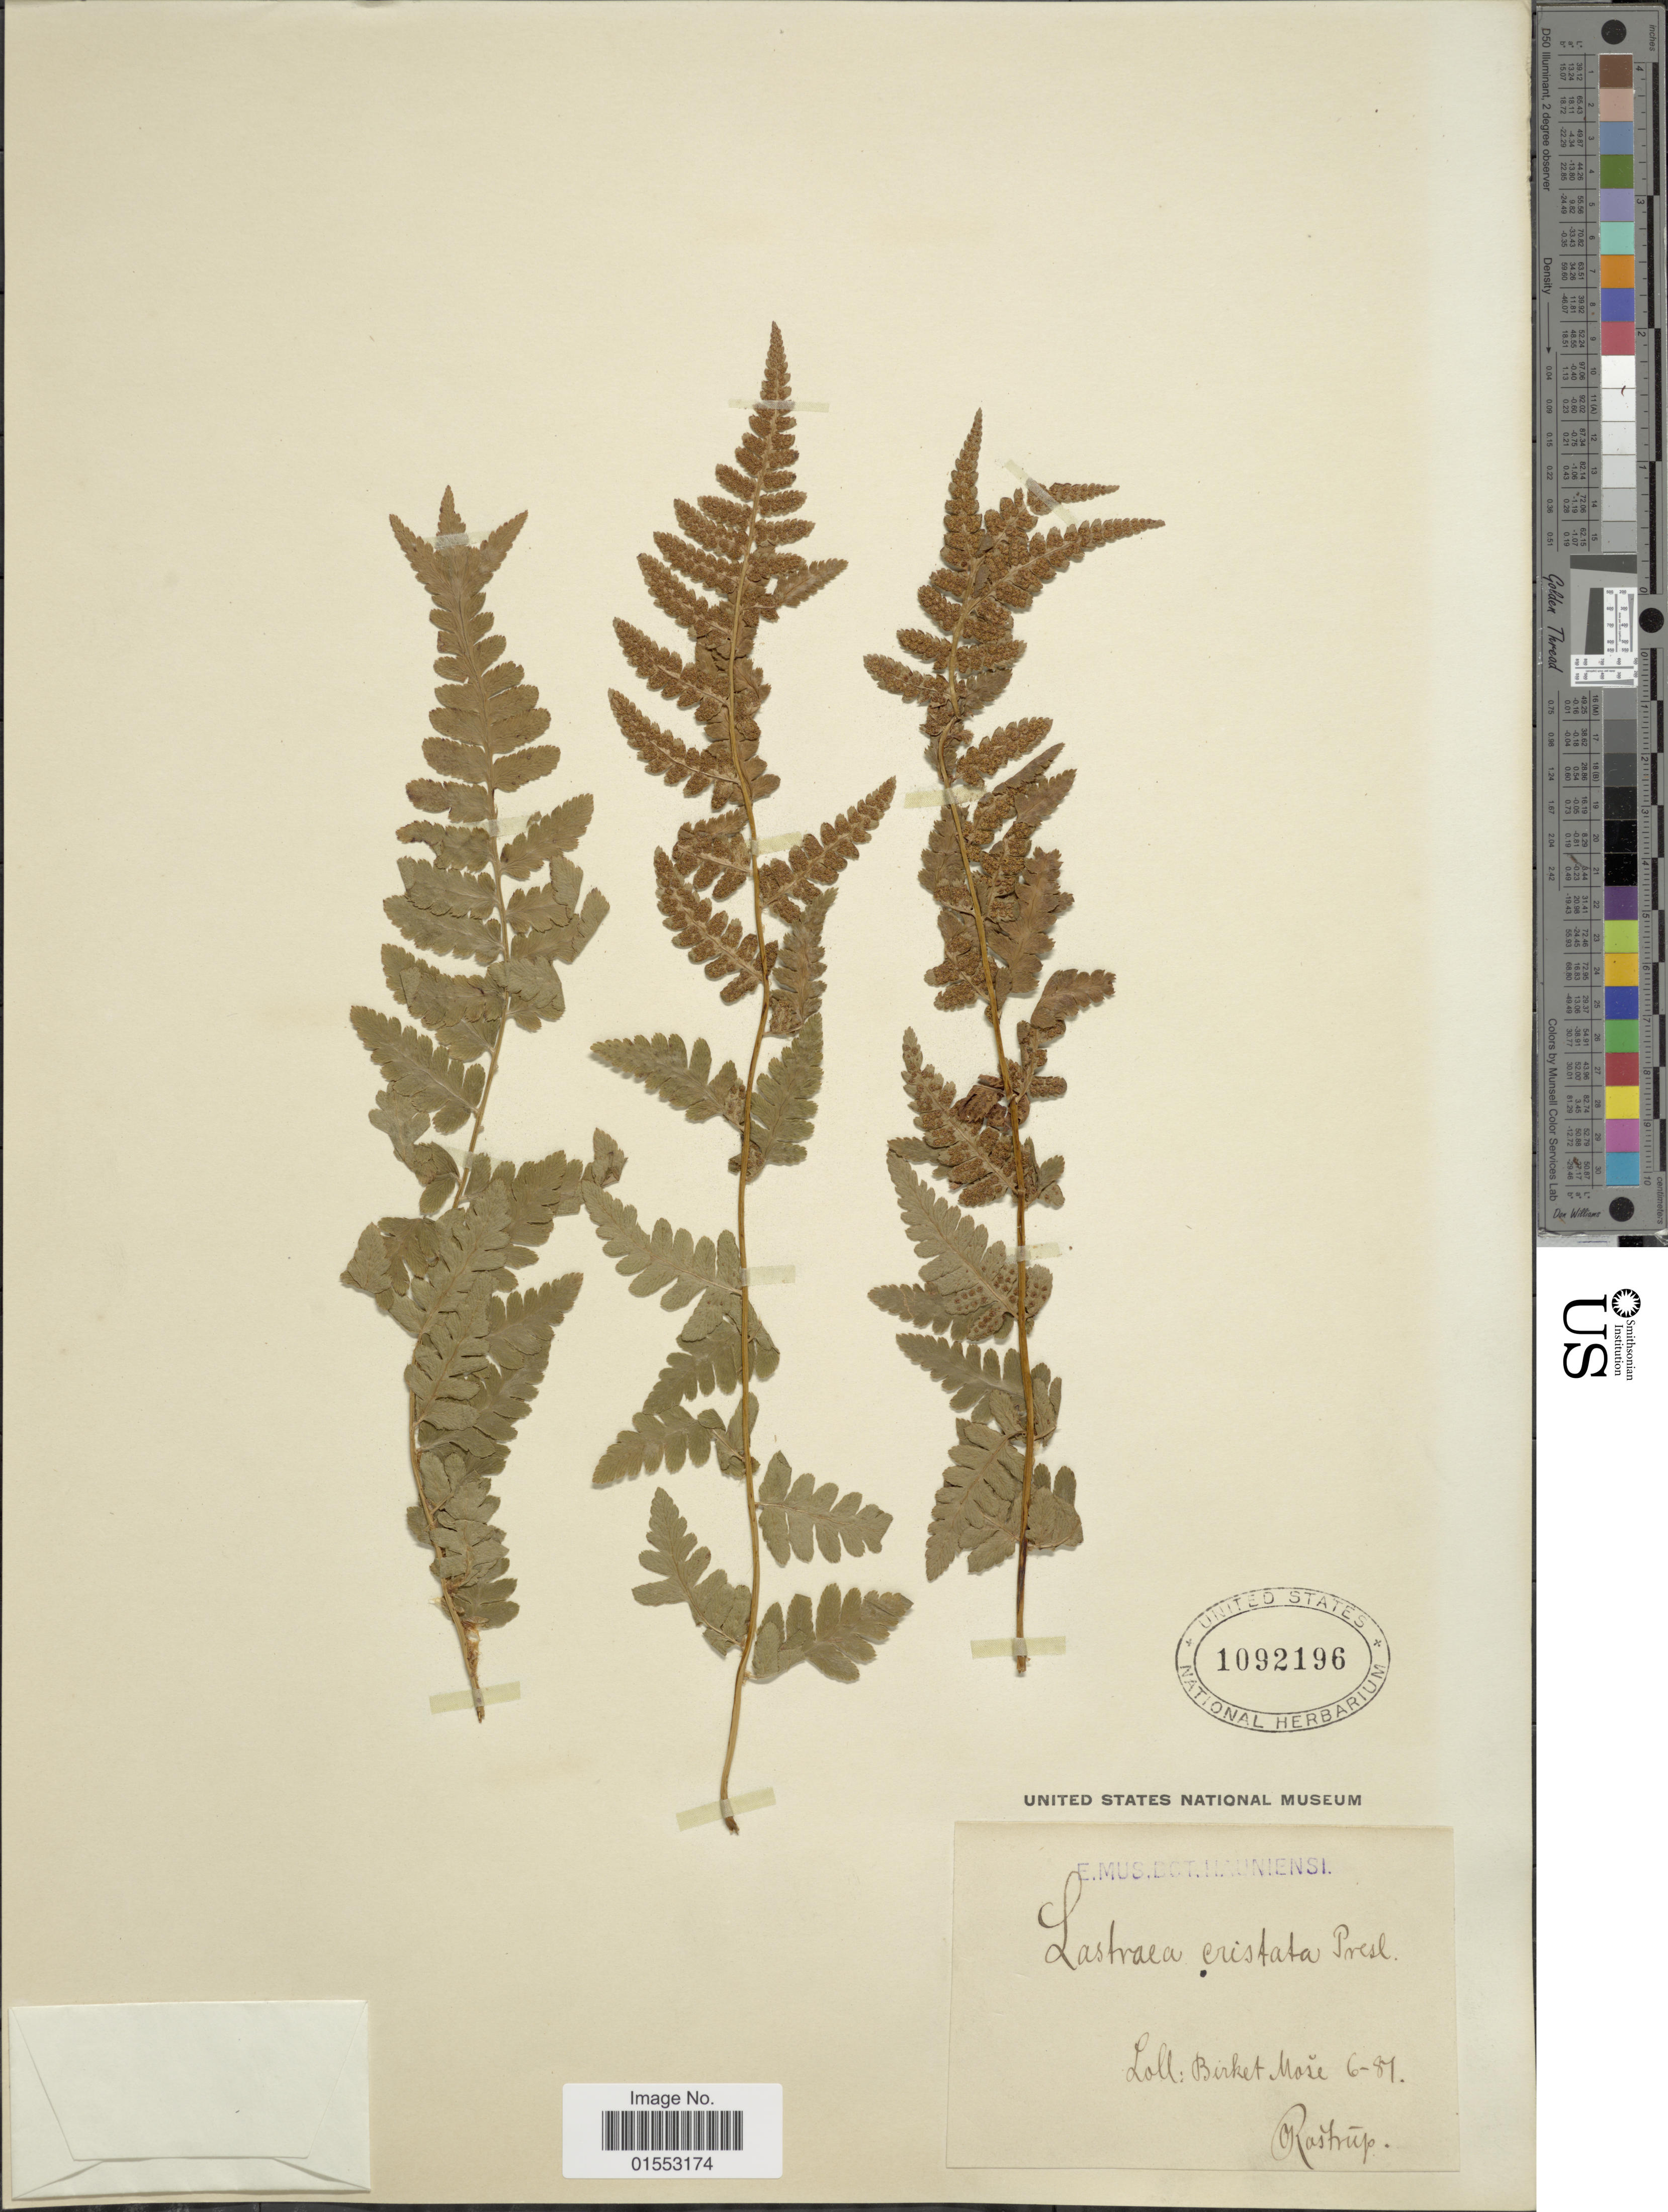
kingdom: Plantae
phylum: Tracheophyta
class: Polypodiopsida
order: Polypodiales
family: Dryopteridaceae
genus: Dryopteris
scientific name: Dryopteris cristata var. spinulosa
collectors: Rostrup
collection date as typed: Transcribed d/m/y: /6/87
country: Denmark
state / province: Sjæland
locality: Loll: Birket Mose.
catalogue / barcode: US 1092196